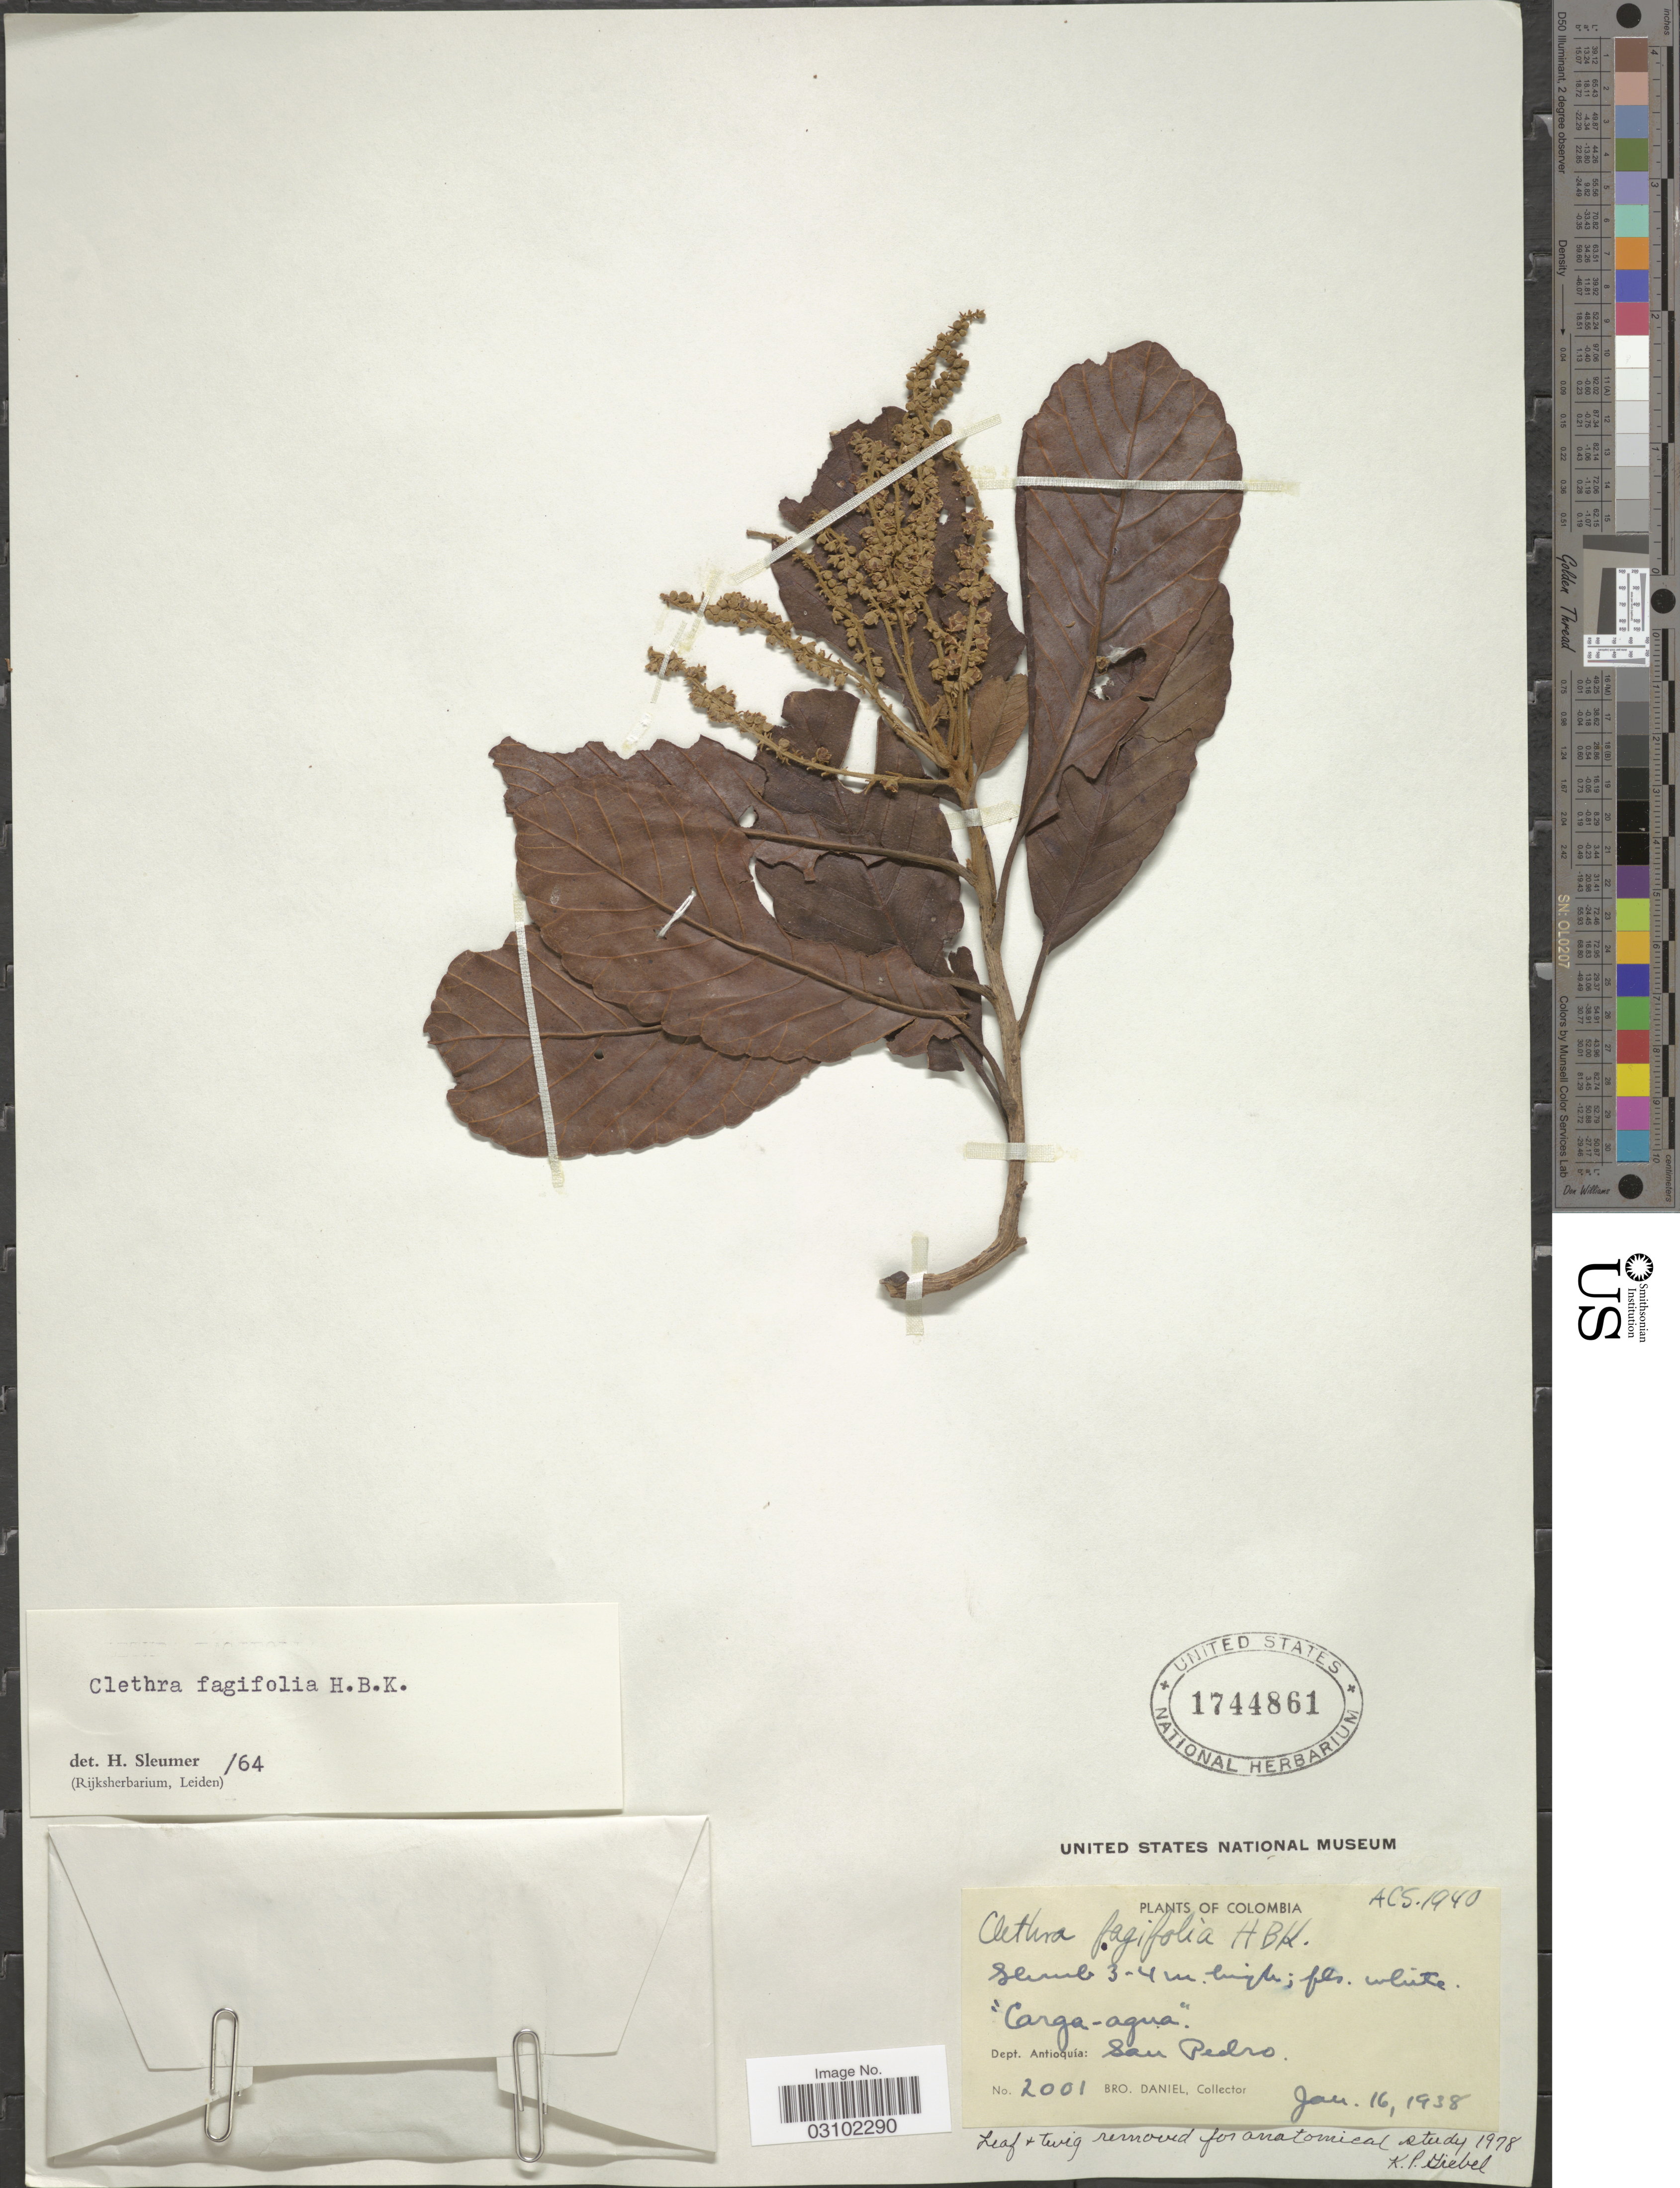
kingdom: Plantae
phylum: Tracheophyta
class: Magnoliopsida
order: Ericales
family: Clethraceae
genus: Clethra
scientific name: Clethra fagifolia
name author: Kunth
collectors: Bro. Daniel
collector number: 2001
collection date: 1938-01-16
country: Colombia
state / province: Antioquia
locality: Dept. Antioquía: San Pedro.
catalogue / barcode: US 1744861